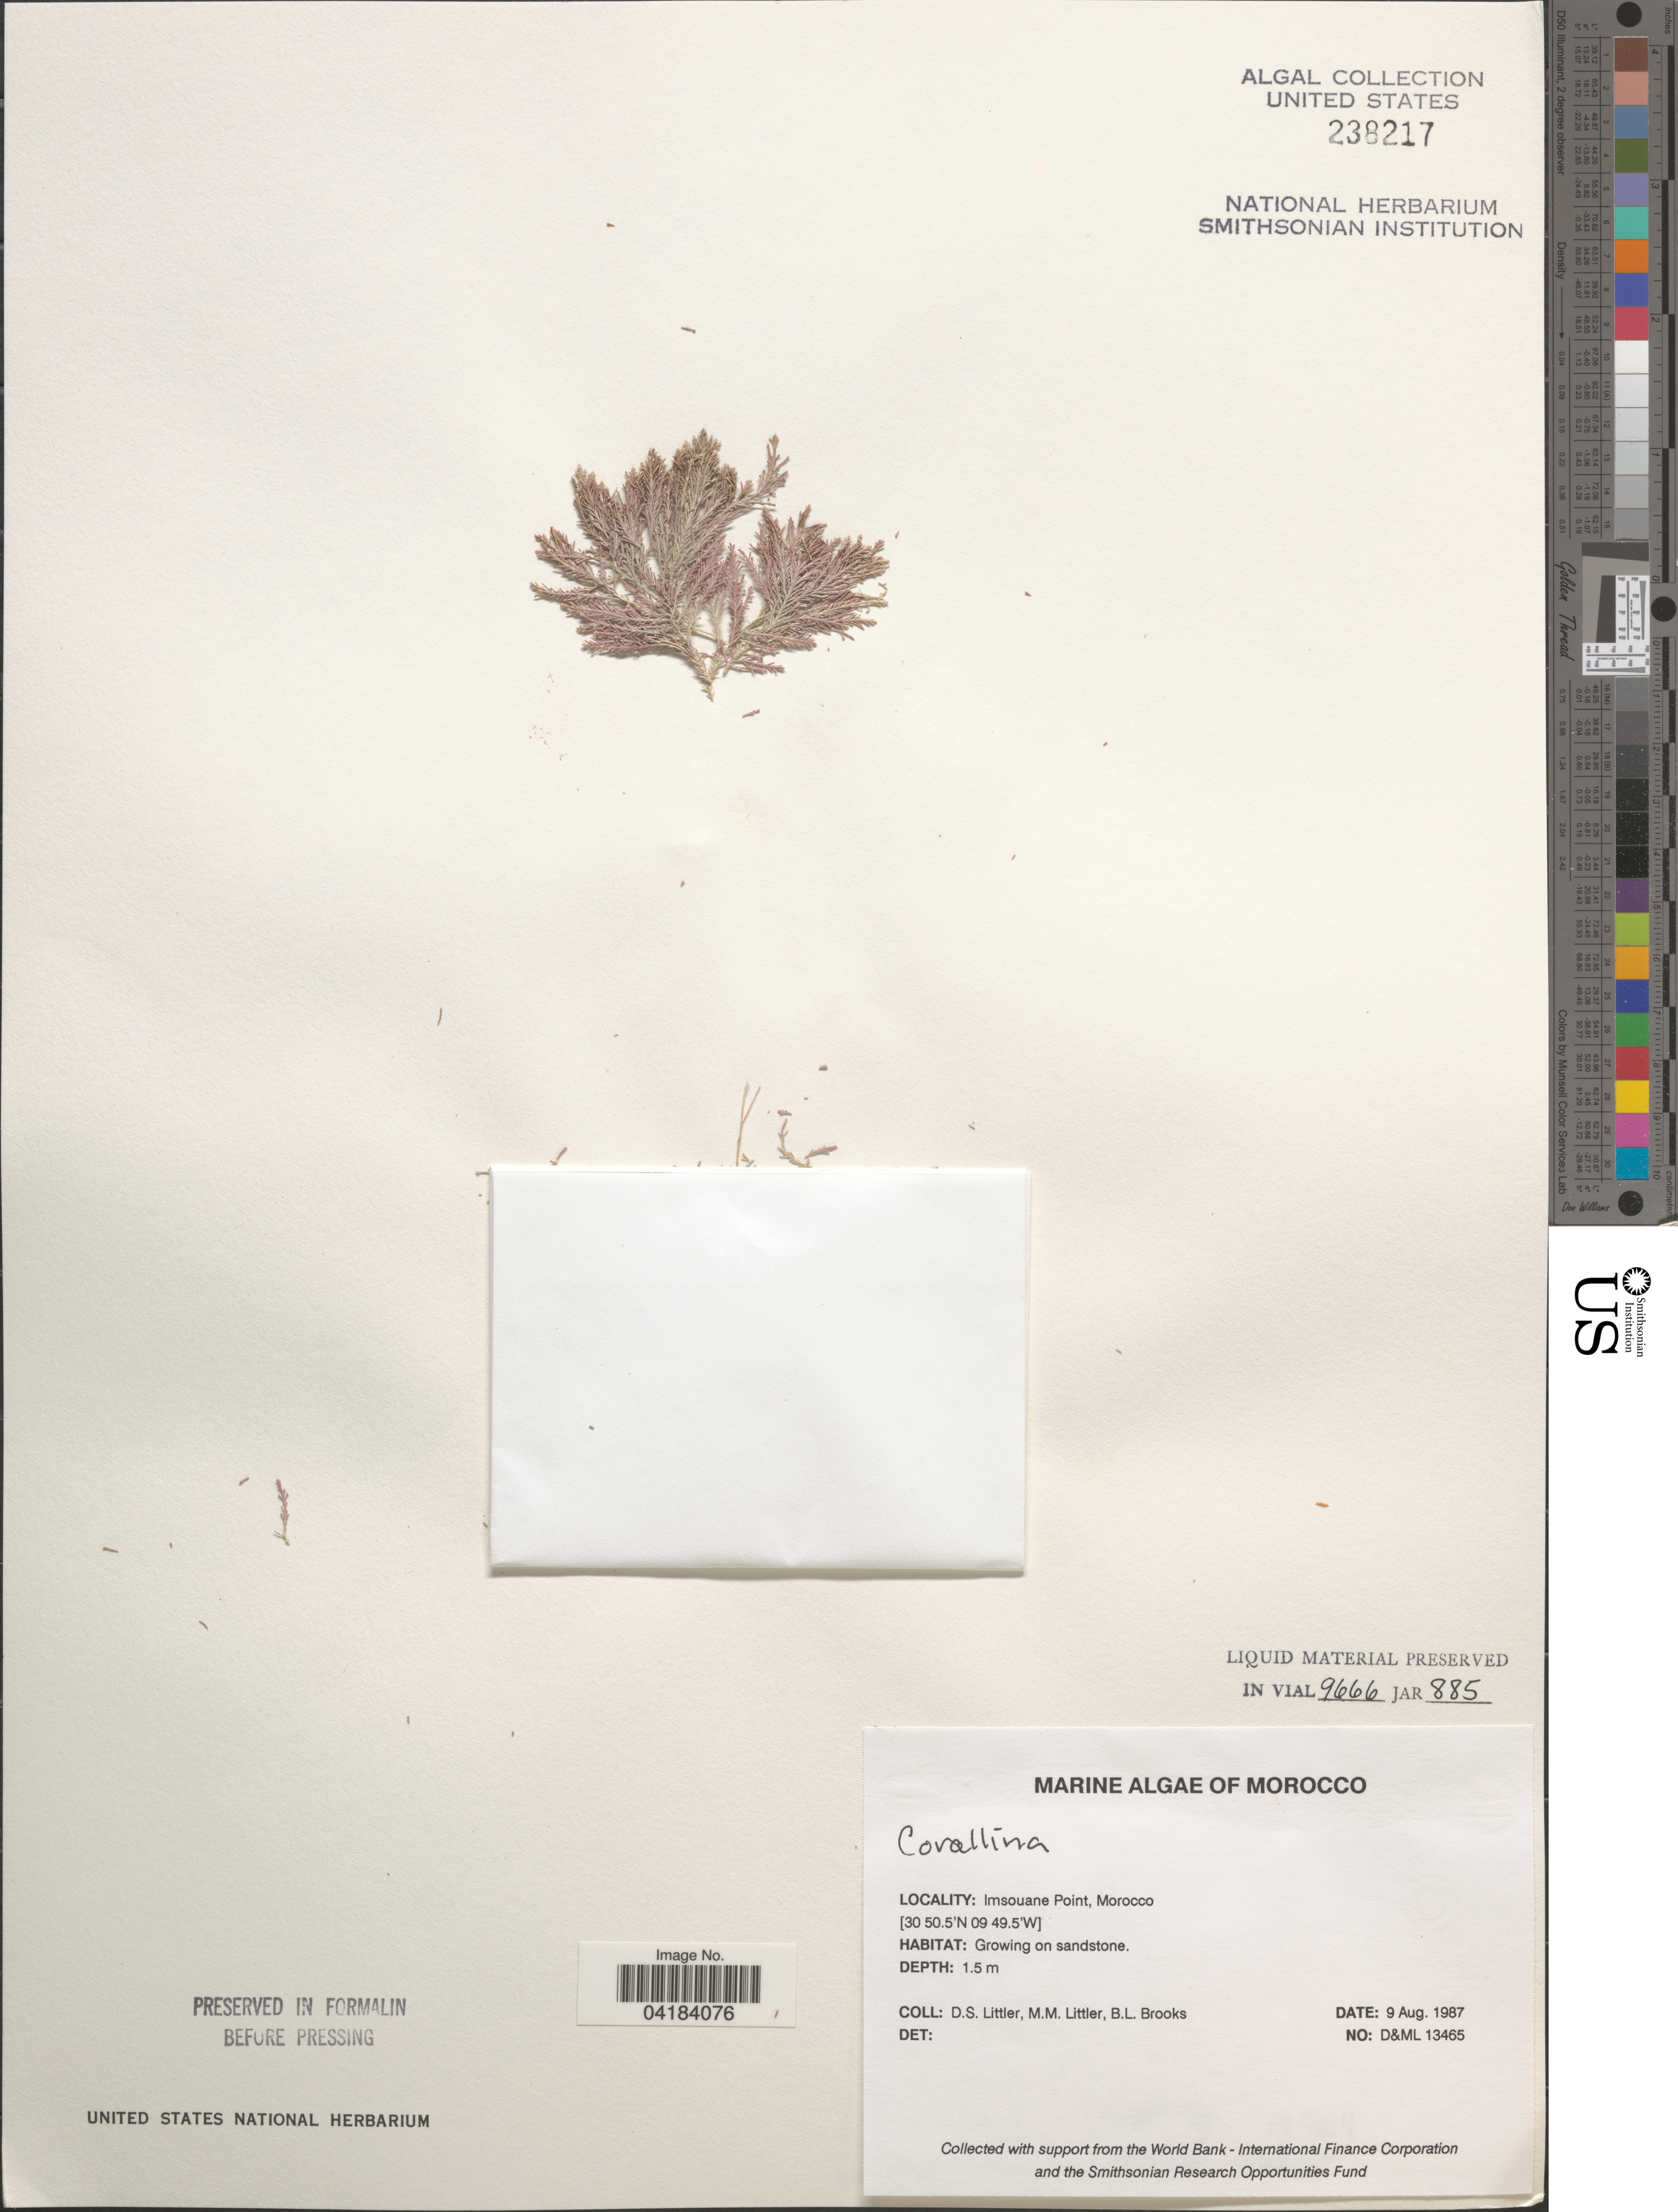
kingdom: Plantae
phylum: Rhodophyta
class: Florideophyceae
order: Corallinales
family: Corallinaceae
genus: Corallina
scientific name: Corallina sp.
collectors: D. S. Littler & B. Brooks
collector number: D&ML13465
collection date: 1987-08-09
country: Morocco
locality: Imsouane Point.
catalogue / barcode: US 238217